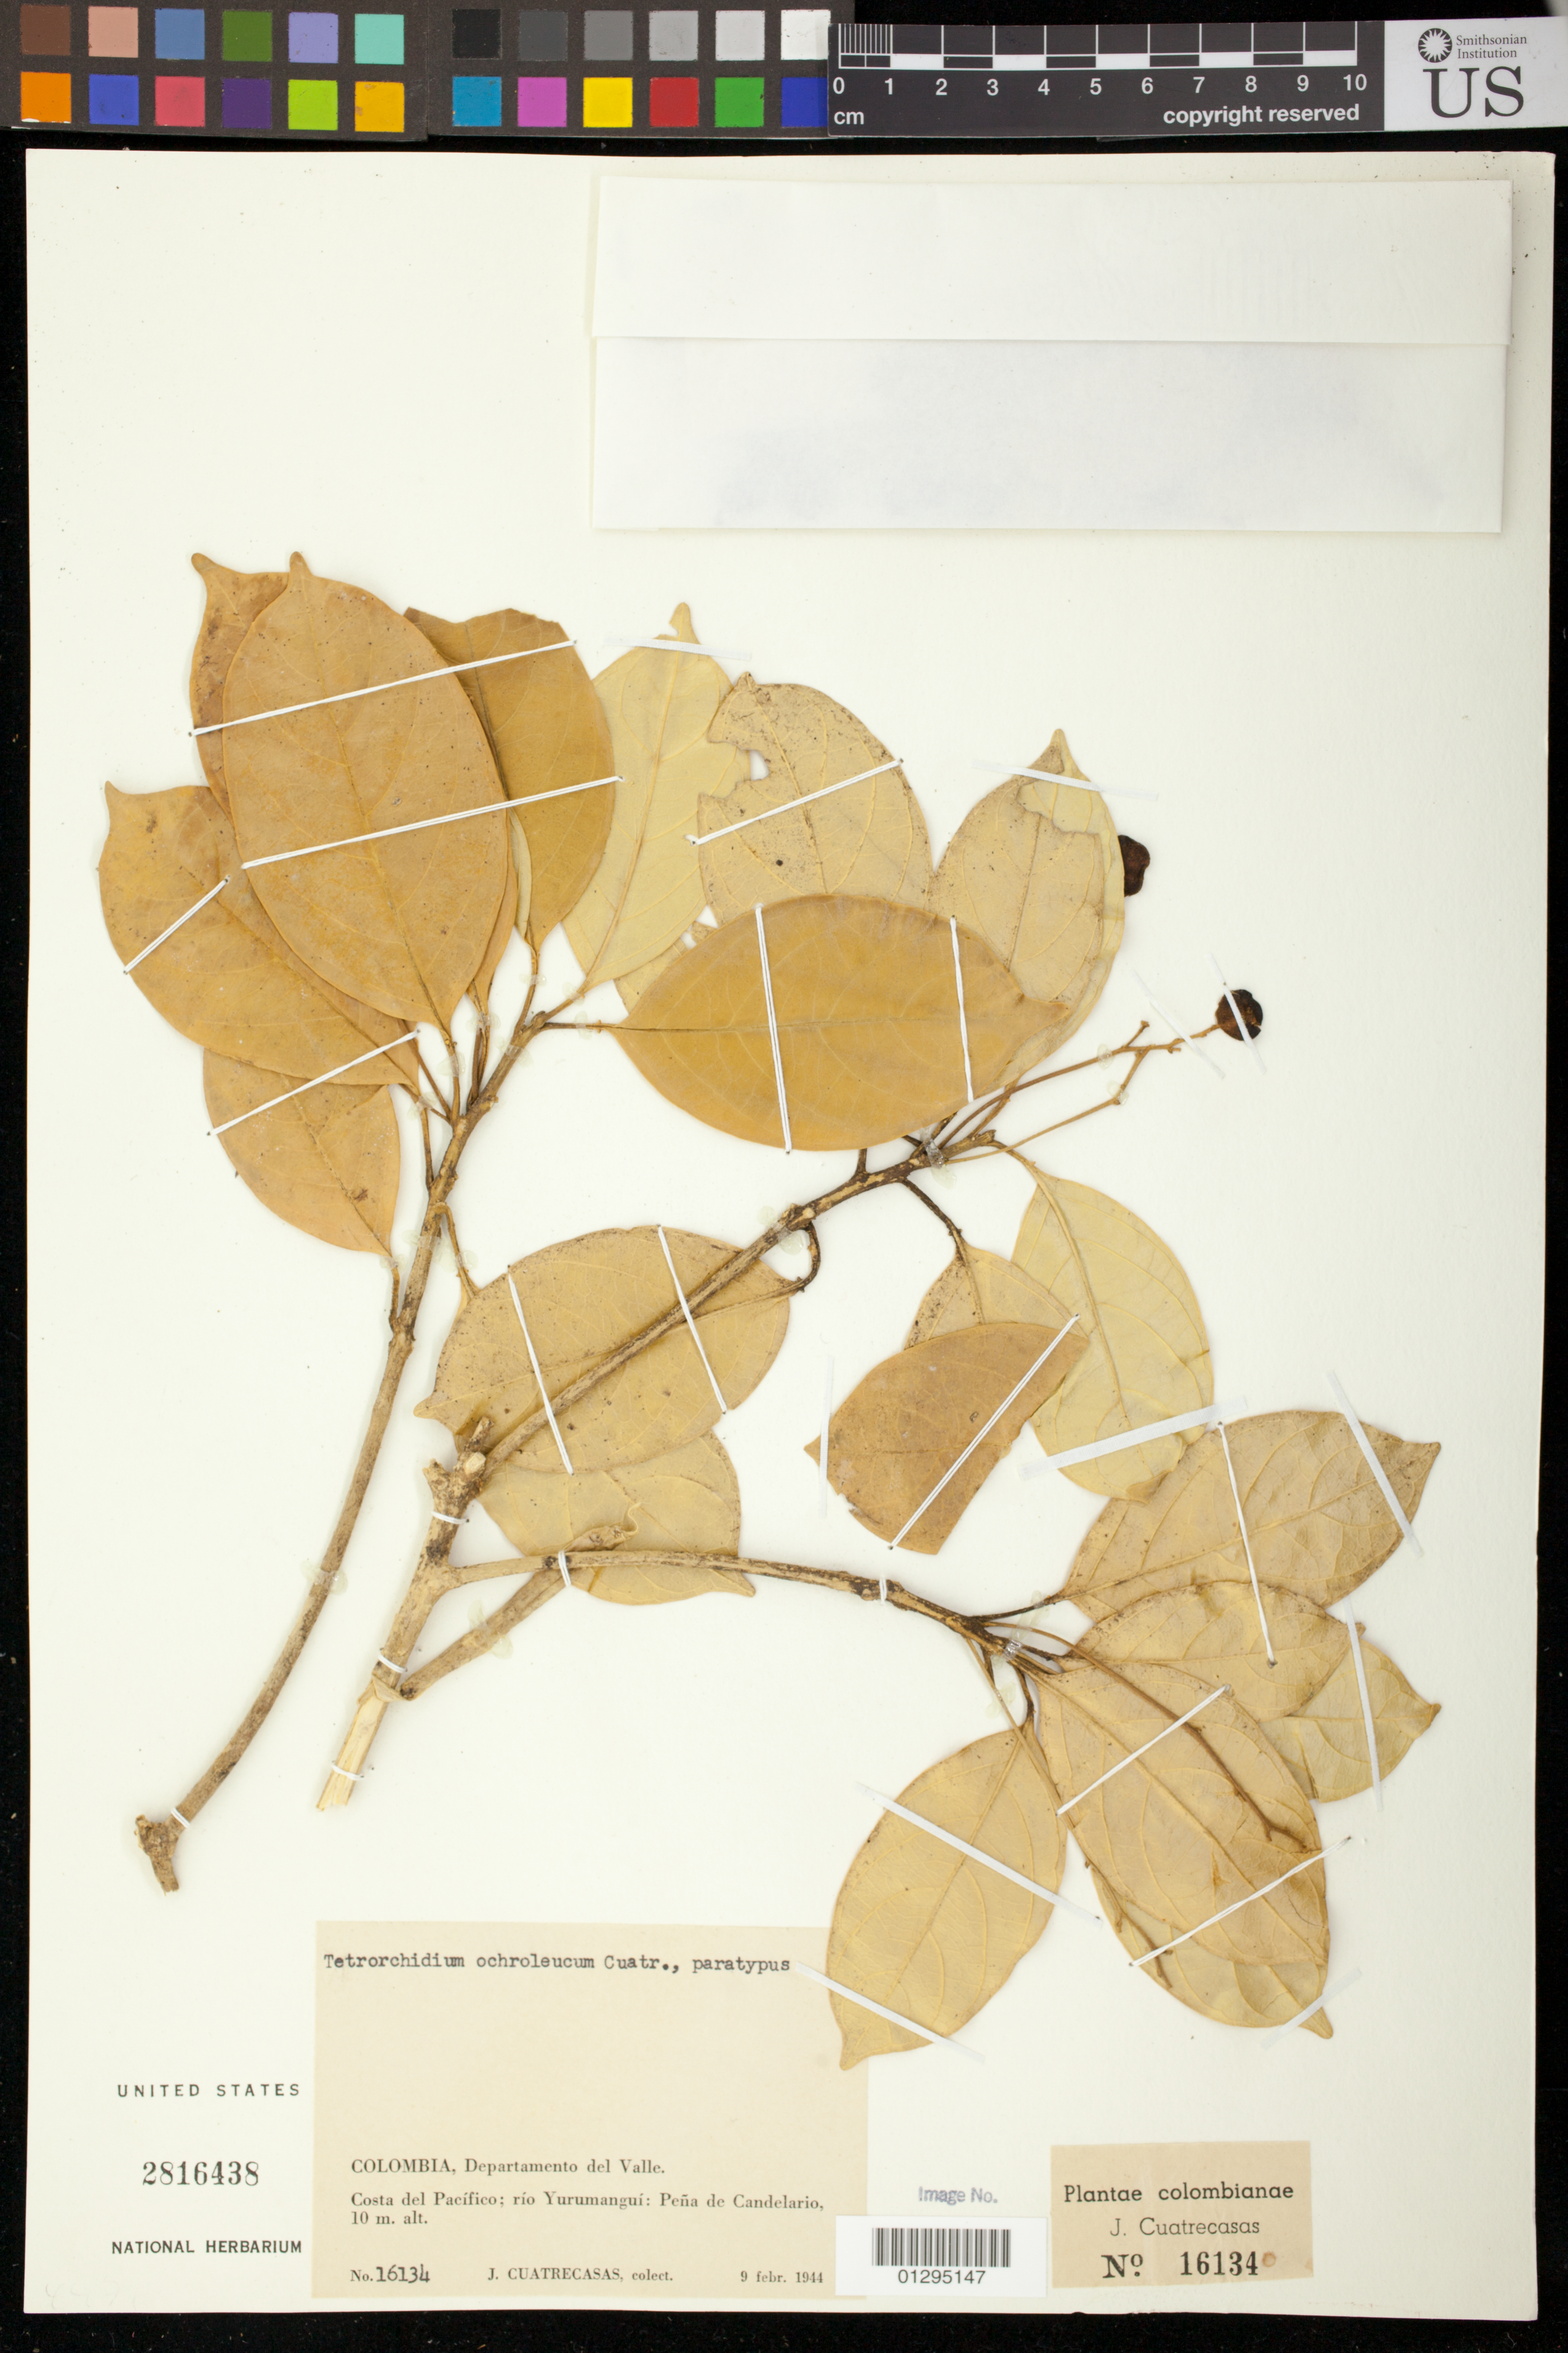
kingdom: Plantae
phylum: Tracheophyta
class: Magnoliopsida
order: Malpighiales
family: Euphorbiaceae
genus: Tetrorchidium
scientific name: Tetrorchidium ochroleucum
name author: Cuatrec.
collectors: J. Cuatrecasas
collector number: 16134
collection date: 1944-02-09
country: Colombia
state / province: Valle del Cauca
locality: Costa del Pacifico: rio Yurumangui: Pena de Candelario.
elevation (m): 10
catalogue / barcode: US 2816438